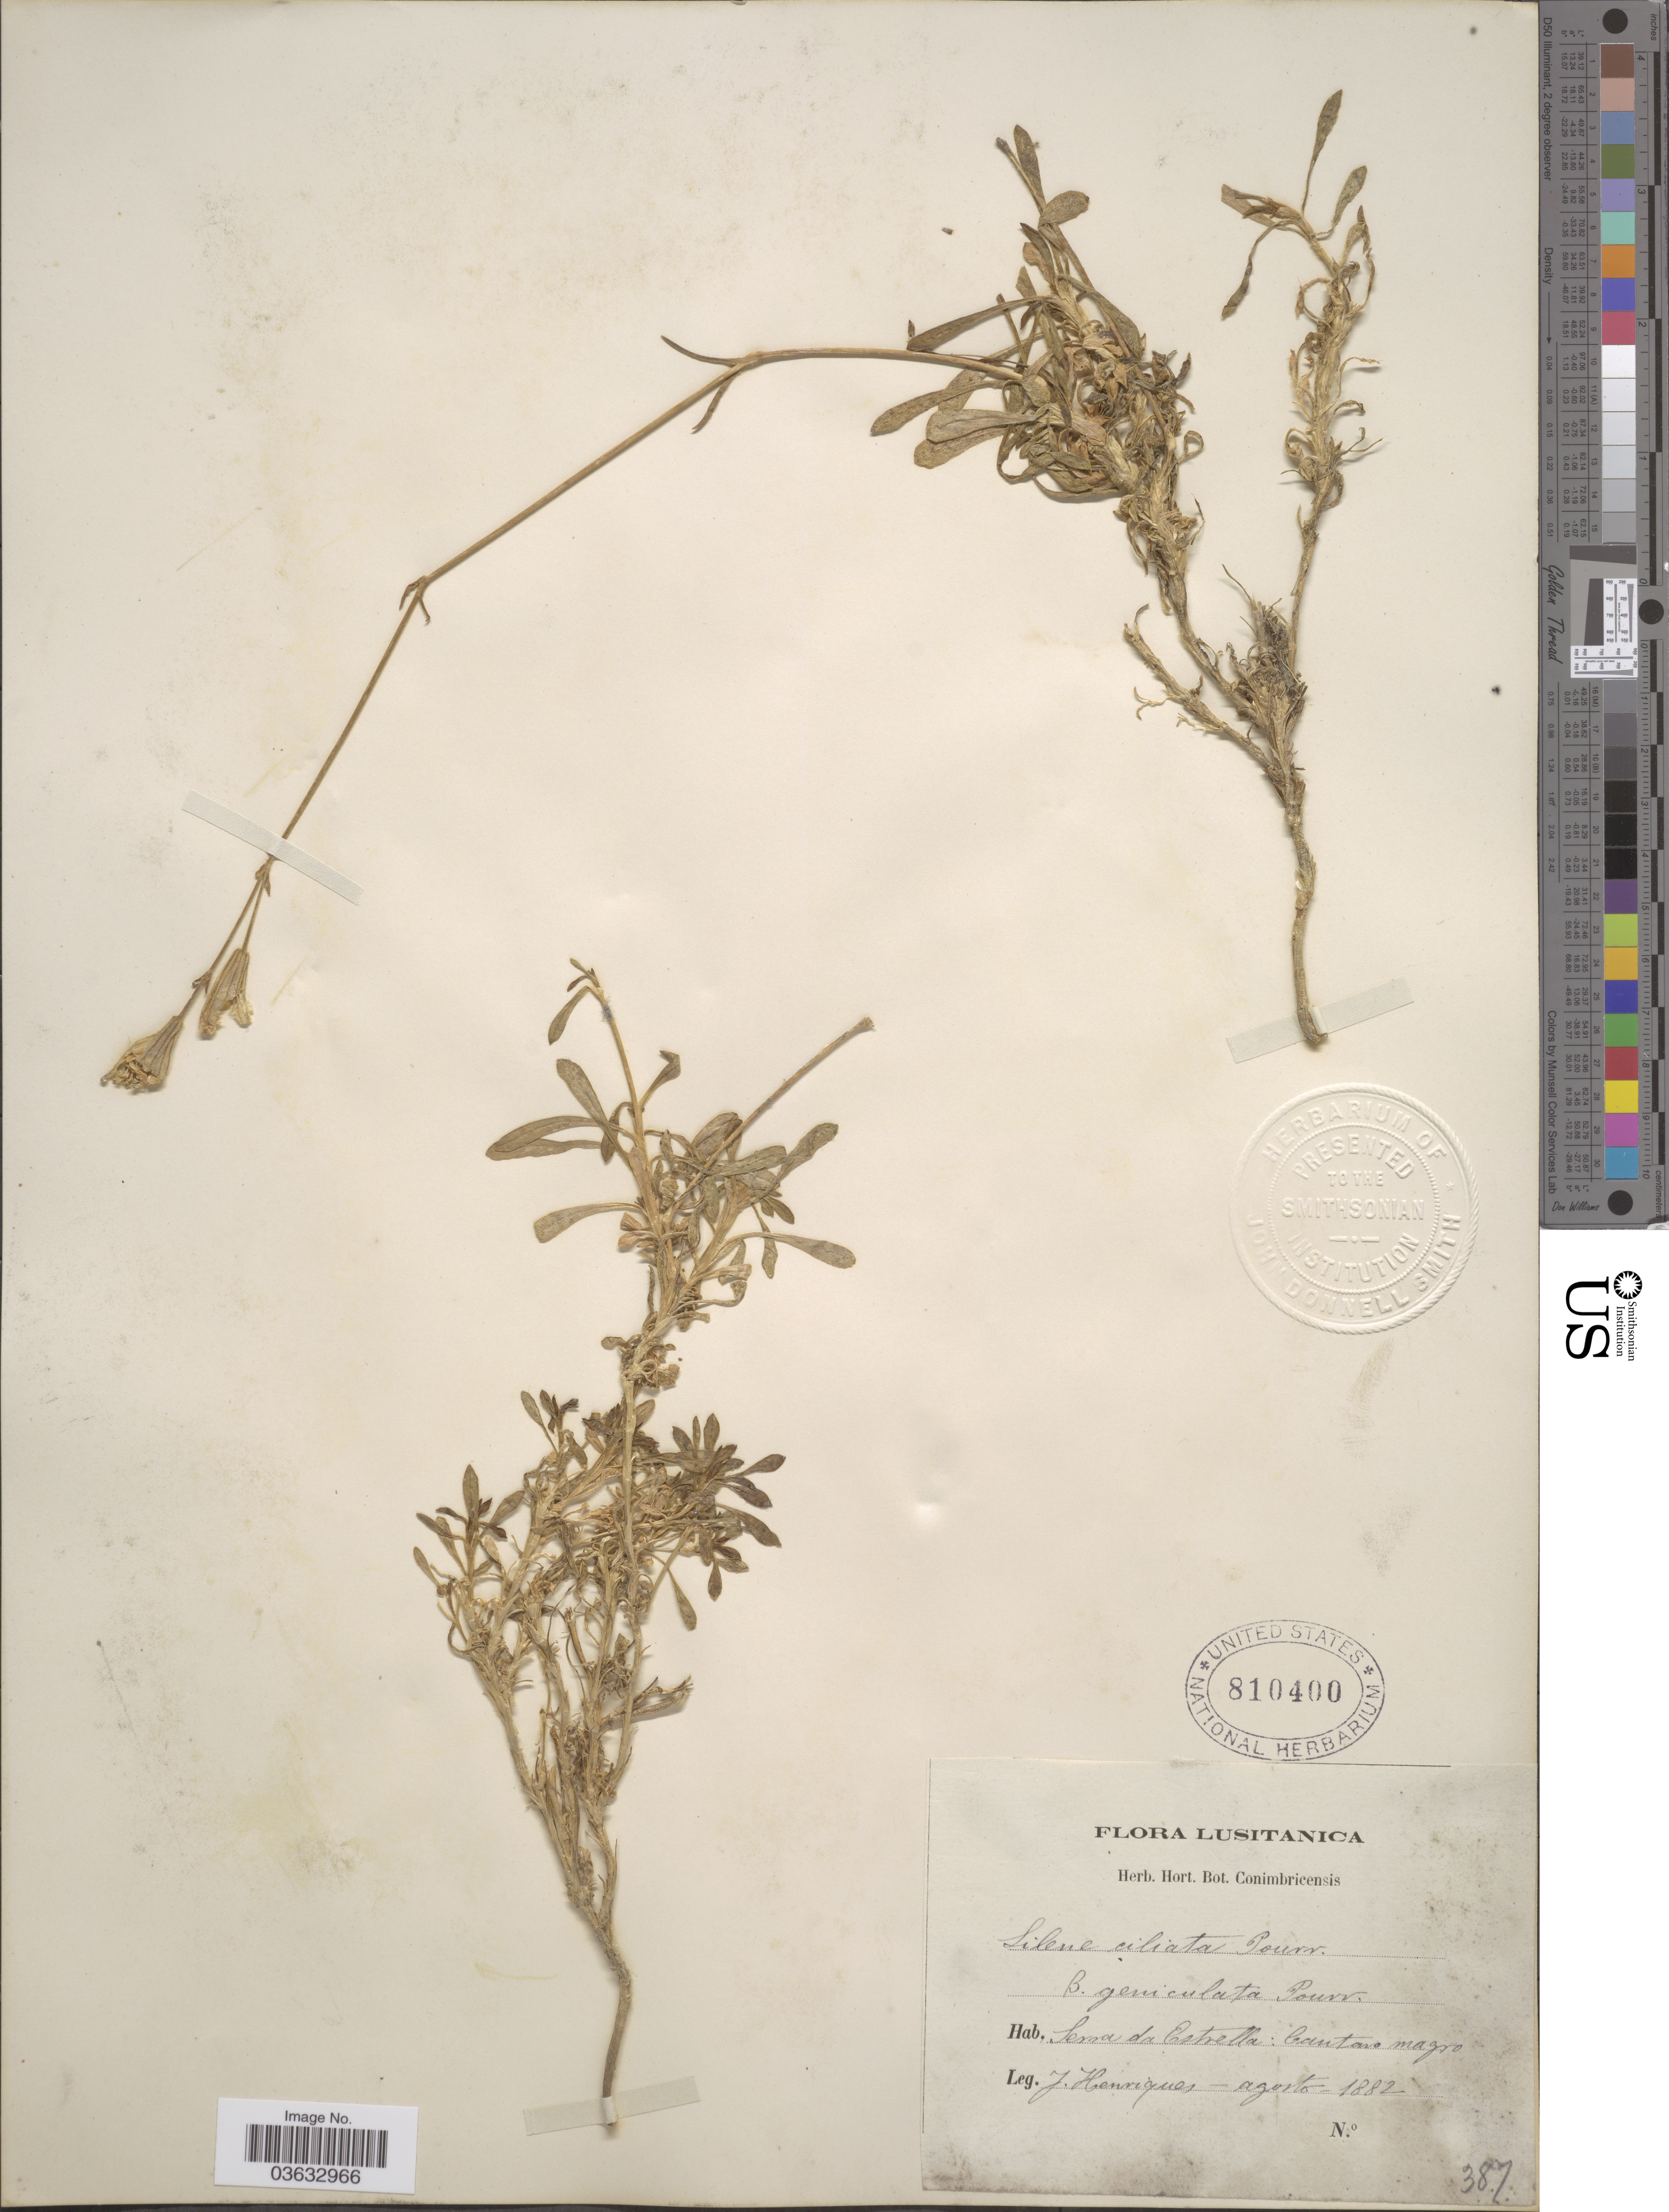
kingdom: Plantae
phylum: Tracheophyta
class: Magnoliopsida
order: Caryophyllales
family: Caryophyllaceae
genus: Silene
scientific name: Silene ciliata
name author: Pourr.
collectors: J. A. Henriques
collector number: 387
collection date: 1882-08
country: Portugal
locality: Lusitanica. Serra da Estrella: Cantaro magro.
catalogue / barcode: US 810400